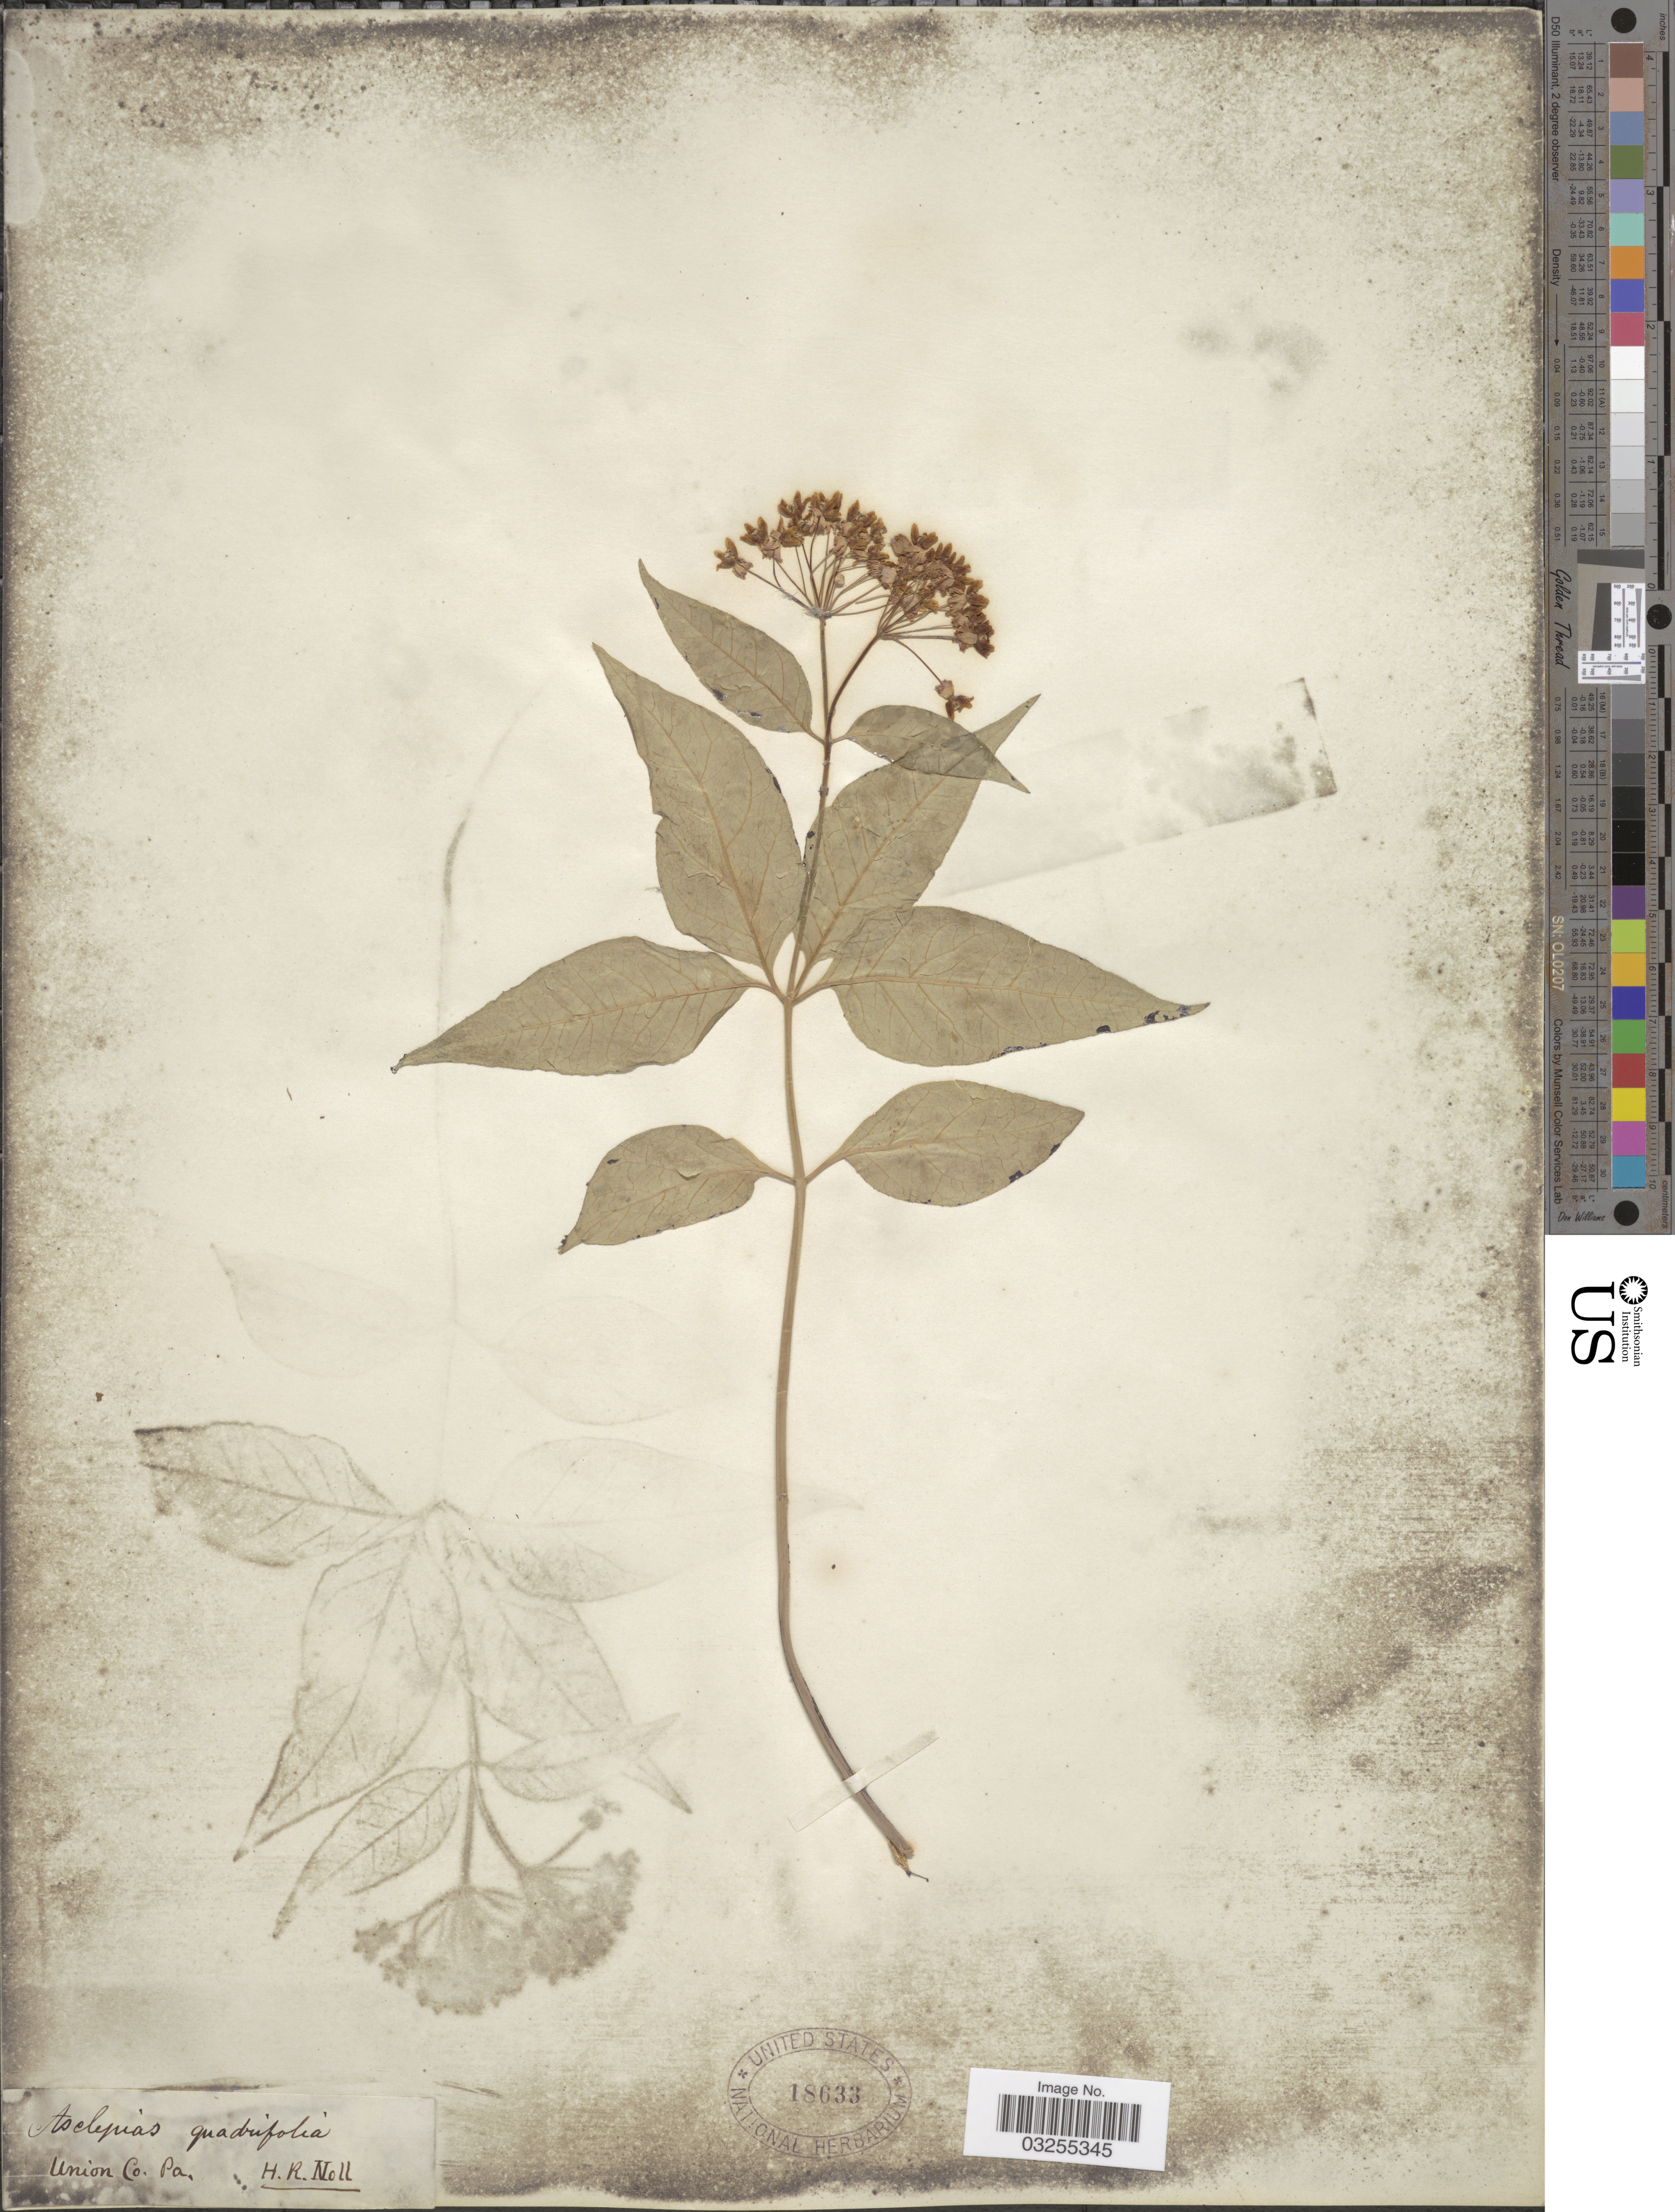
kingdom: Plantae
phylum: Tracheophyta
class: Magnoliopsida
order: Gentianales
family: Apocynaceae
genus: Asclepias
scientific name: Asclepias quadrifolia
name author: Jacq.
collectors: H. Noll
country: United States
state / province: Pennsylvania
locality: Union Co.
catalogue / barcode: US 18633